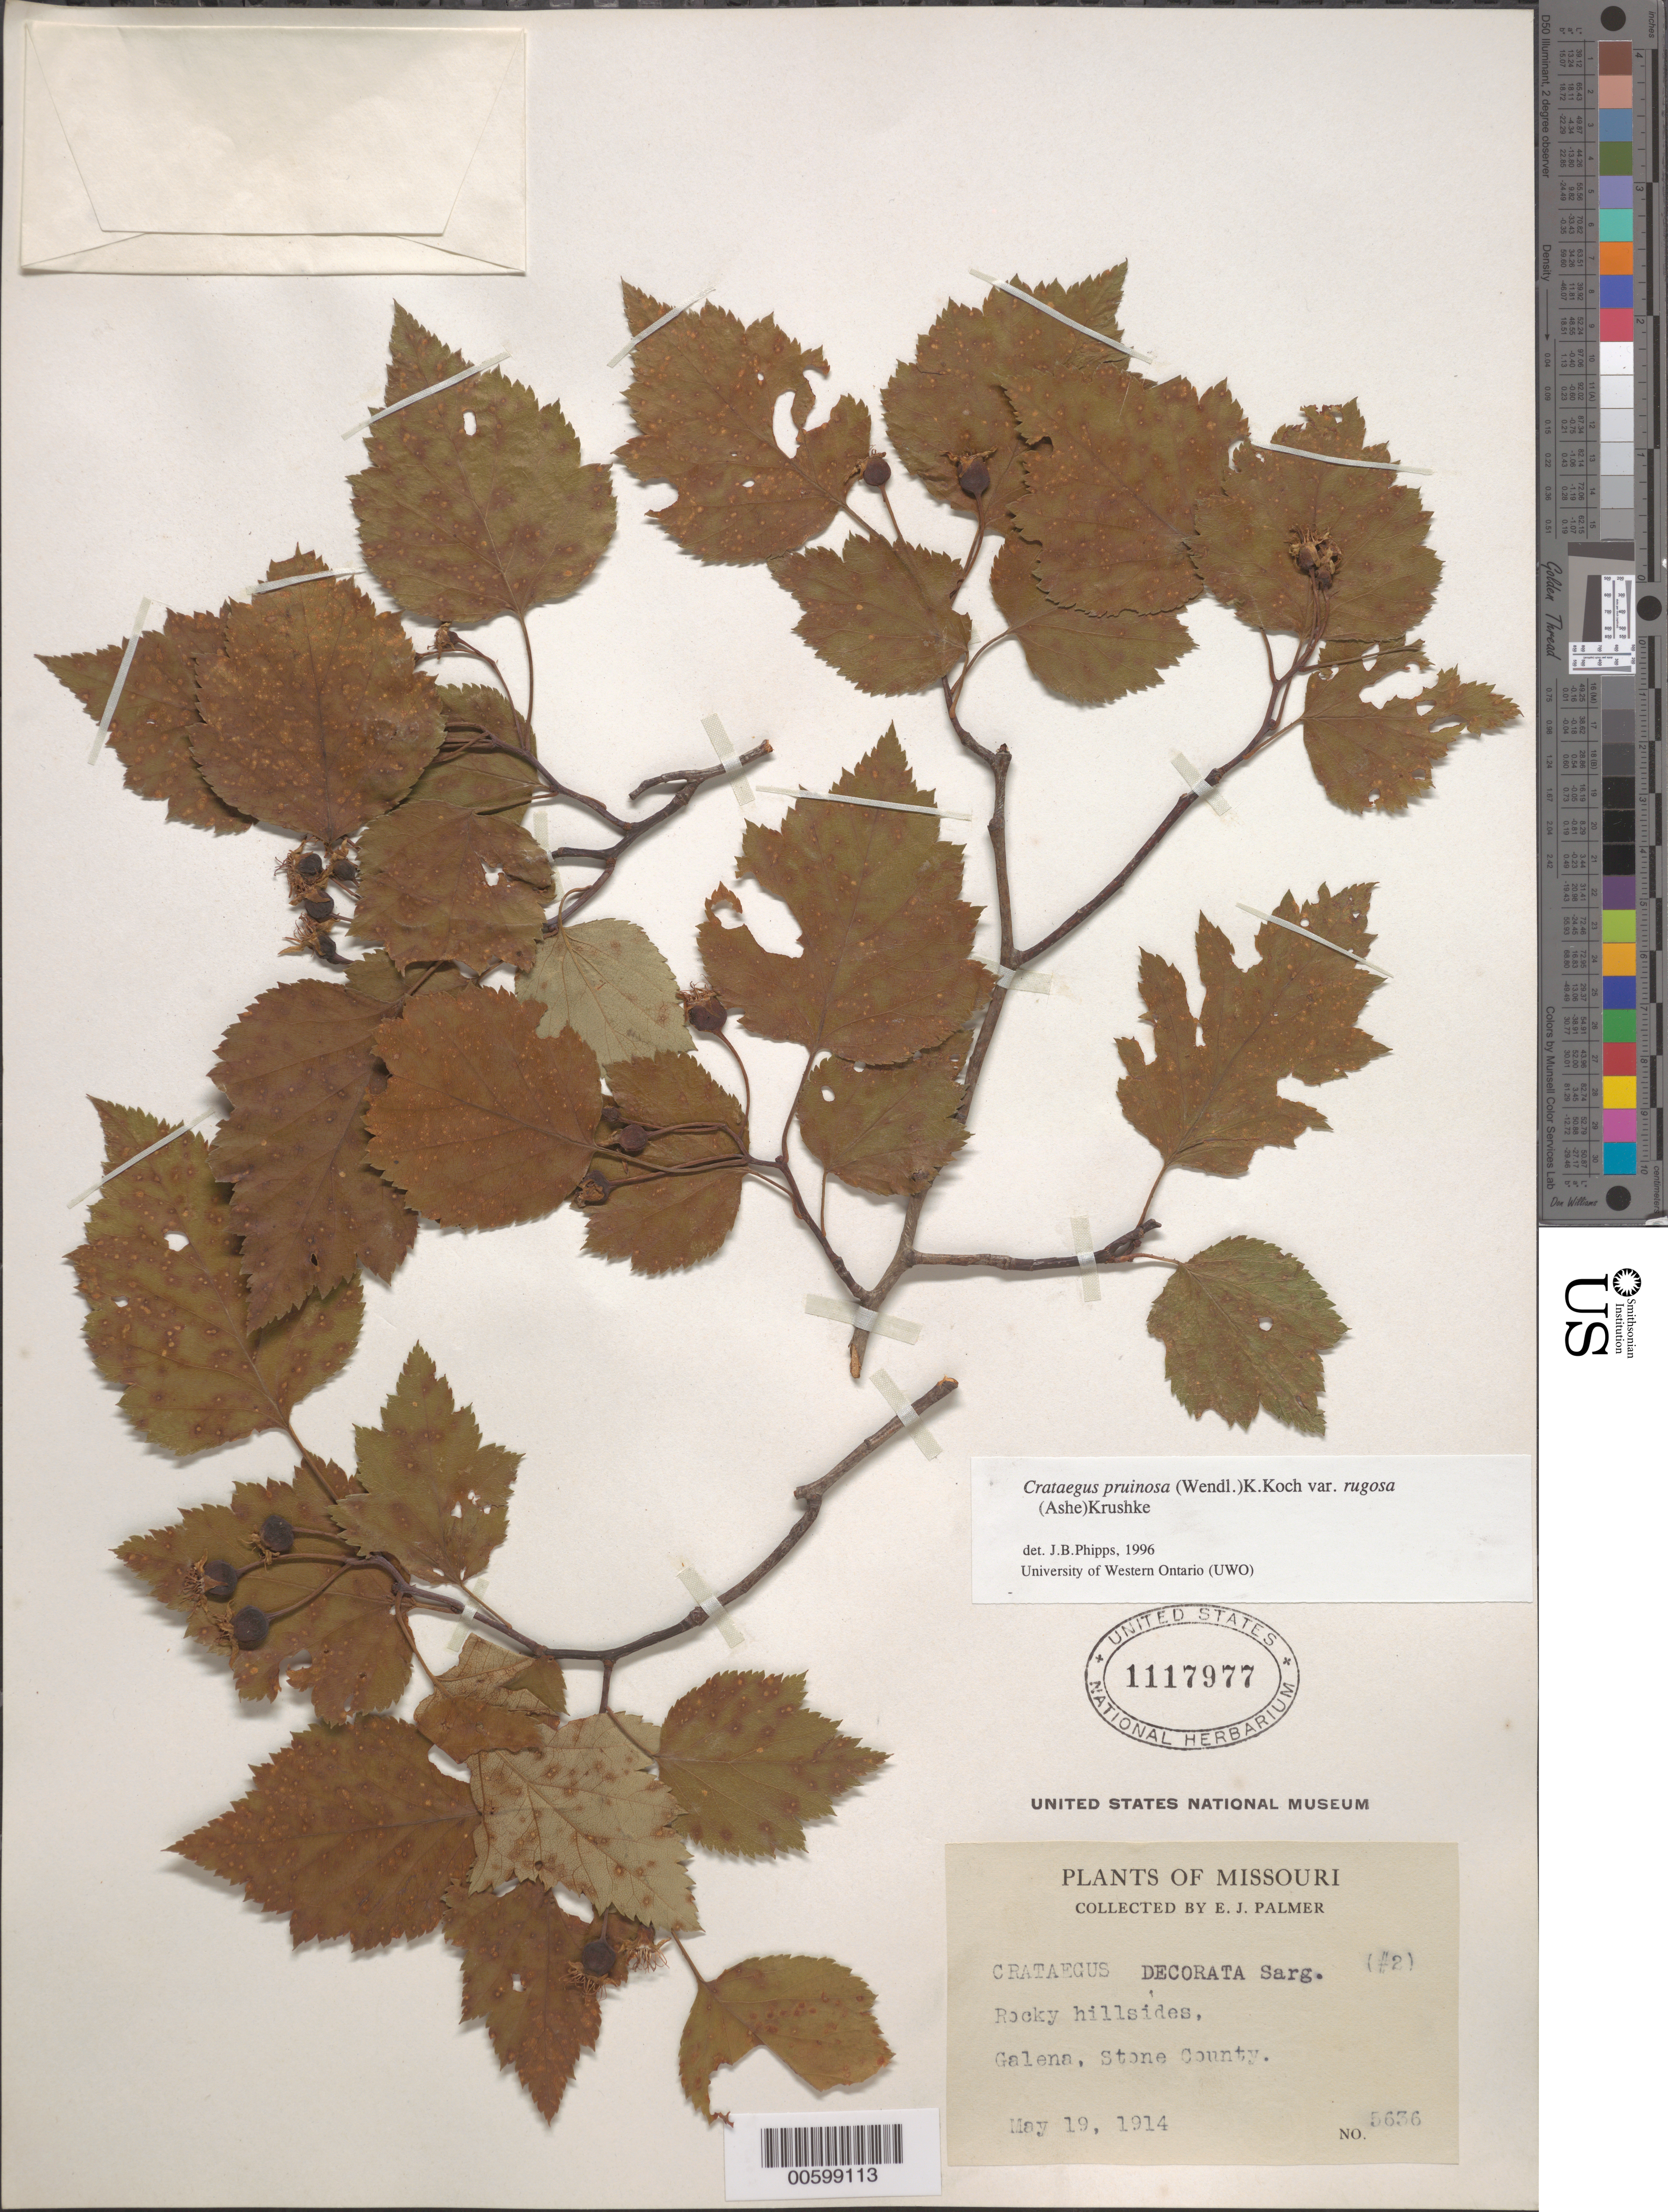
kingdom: Plantae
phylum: Tracheophyta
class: Magnoliopsida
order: Rosales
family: Rosaceae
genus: Crataegus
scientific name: Crataegus pruinosa var. rugosa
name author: (Ashe) Kruschke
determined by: Phipps, James B., (UWO), University of Western Ontario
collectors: E. J. Palmer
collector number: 5636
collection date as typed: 19 May 1919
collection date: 1919-05-19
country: United States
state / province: Missouri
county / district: Stone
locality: Galena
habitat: Rocky hillsides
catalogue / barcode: US 1117977